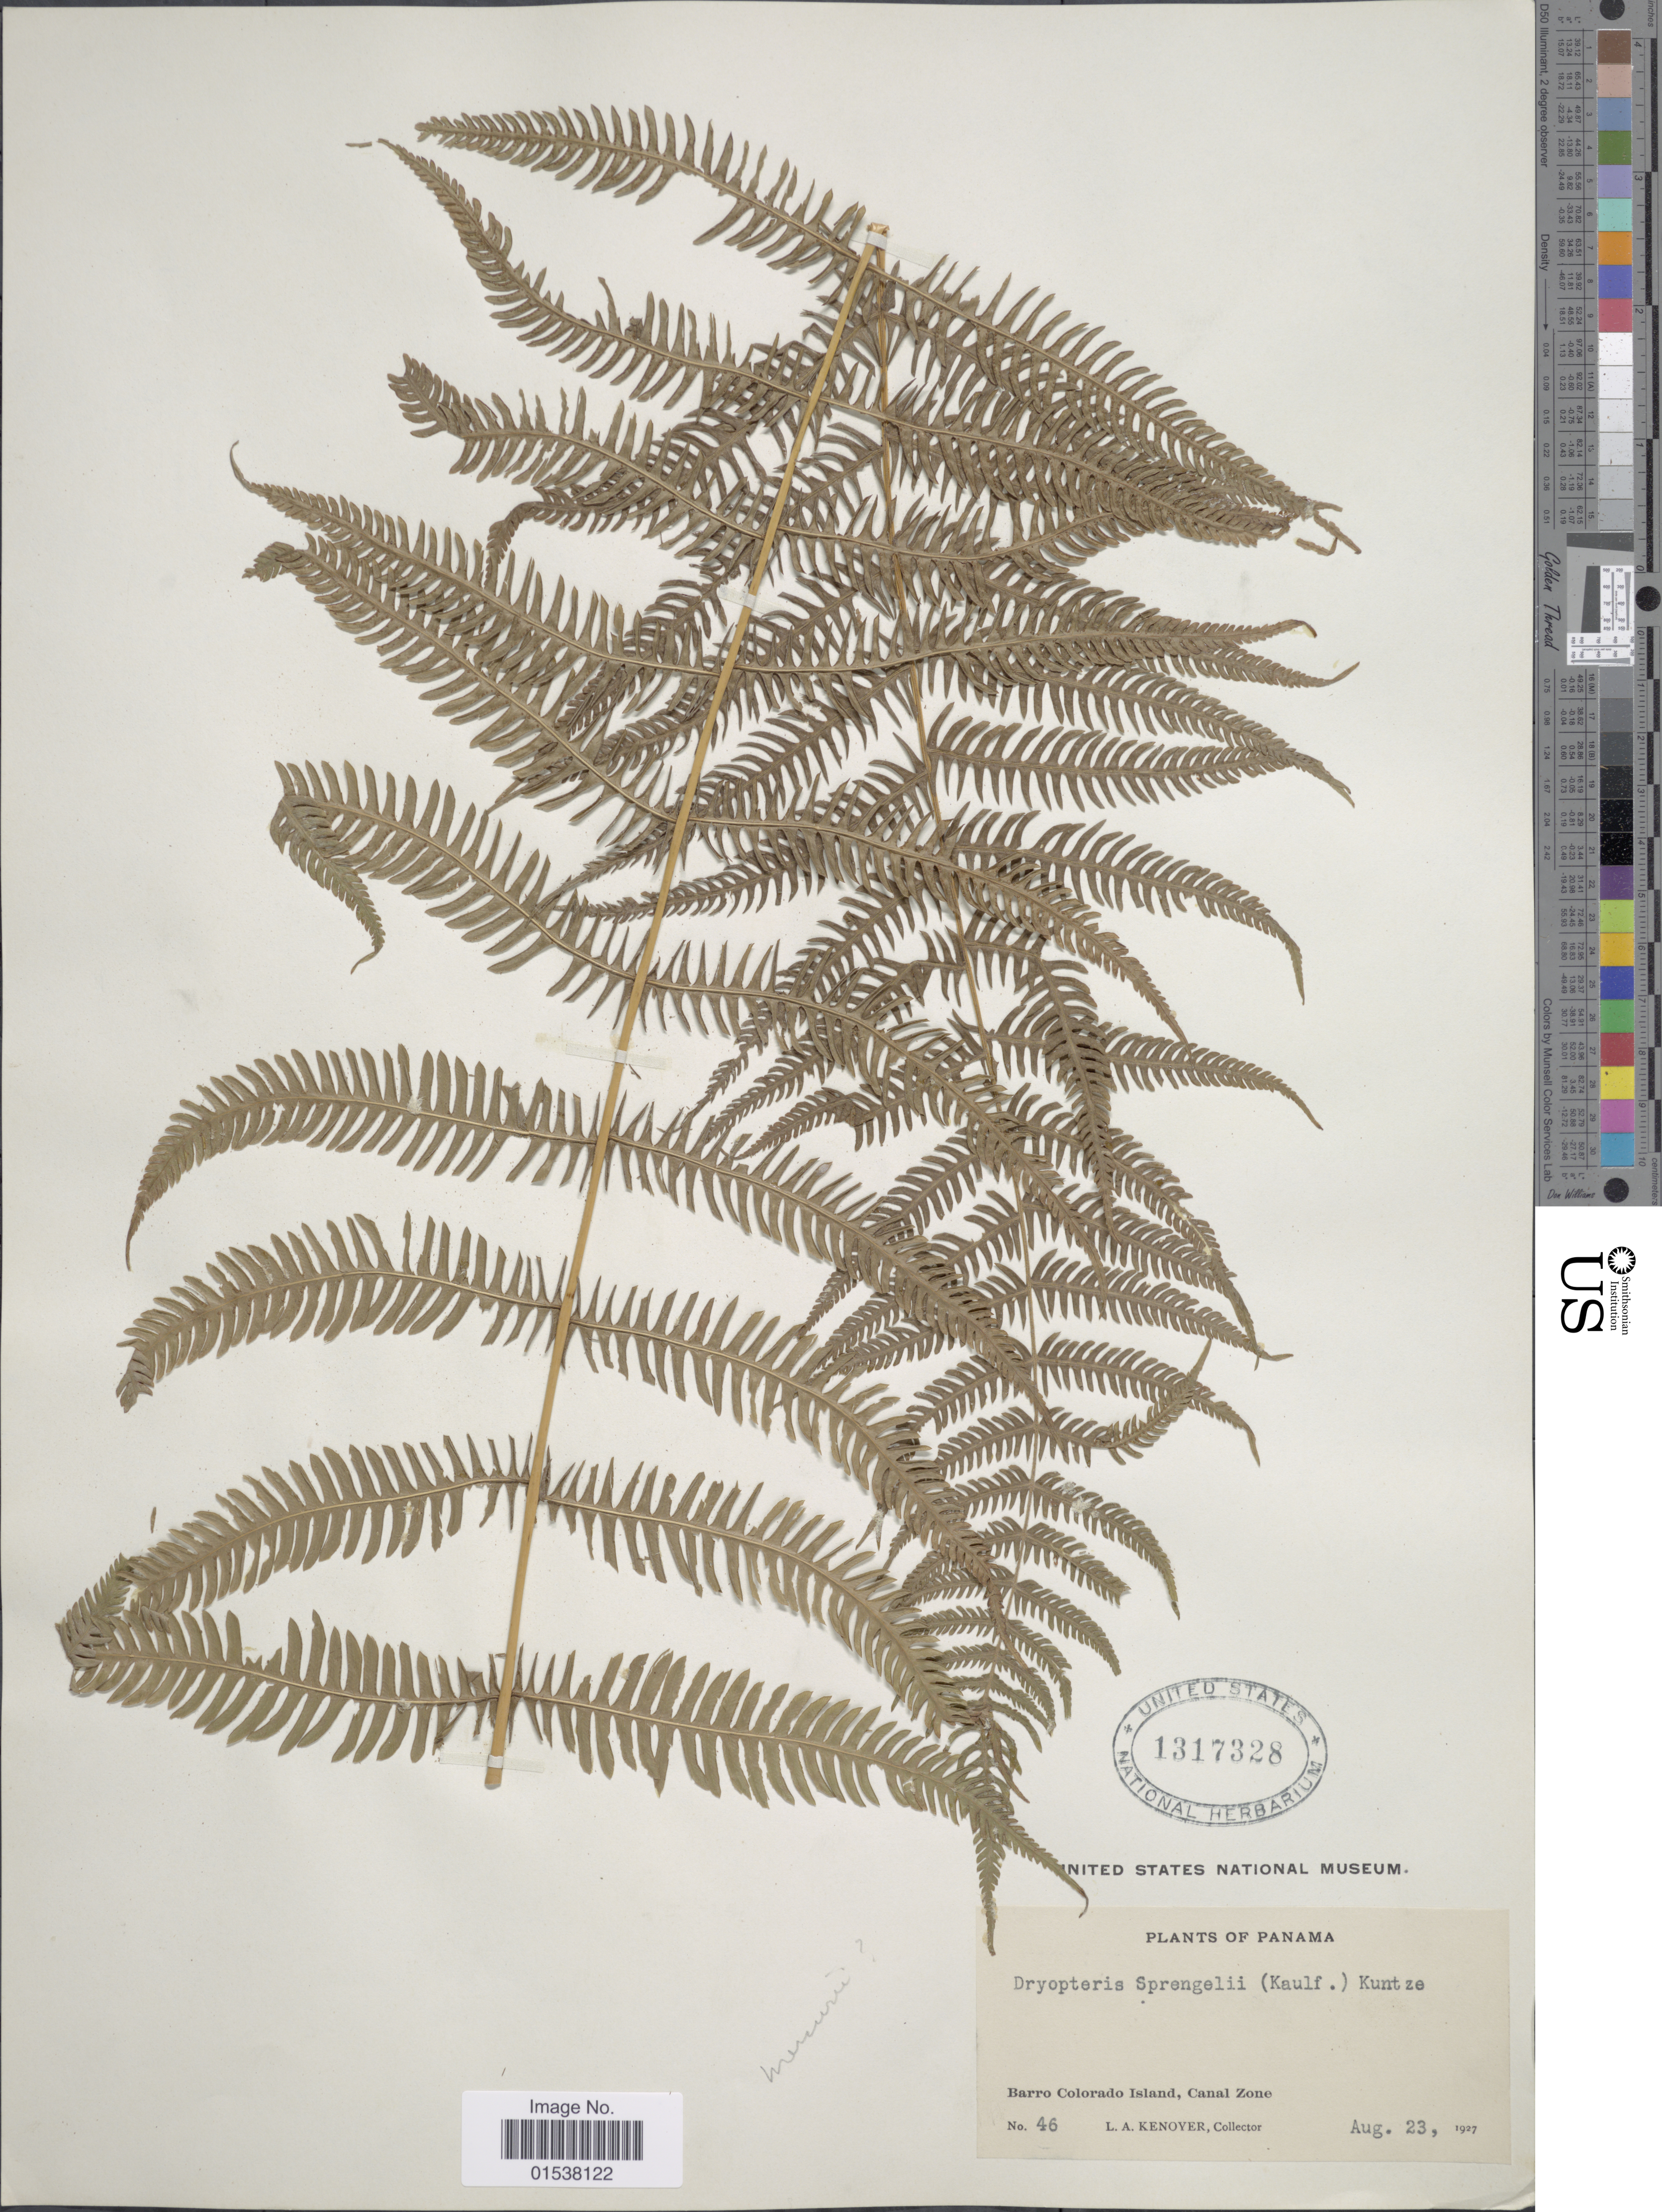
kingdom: Plantae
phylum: Tracheophyta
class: Polypodiopsida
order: Polypodiales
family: Thelypteridaceae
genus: Amauropelta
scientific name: Amauropelta balbisii (Spreng.) comb. nov., ined. 2015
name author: (Spreng.)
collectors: L. A. Kenoyer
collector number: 46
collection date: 1927-08-23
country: Panama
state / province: Panamá Oeste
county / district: Canal Zone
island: Barro Colorado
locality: Barro Colorado Island, Canal Zone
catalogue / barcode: US 1317328